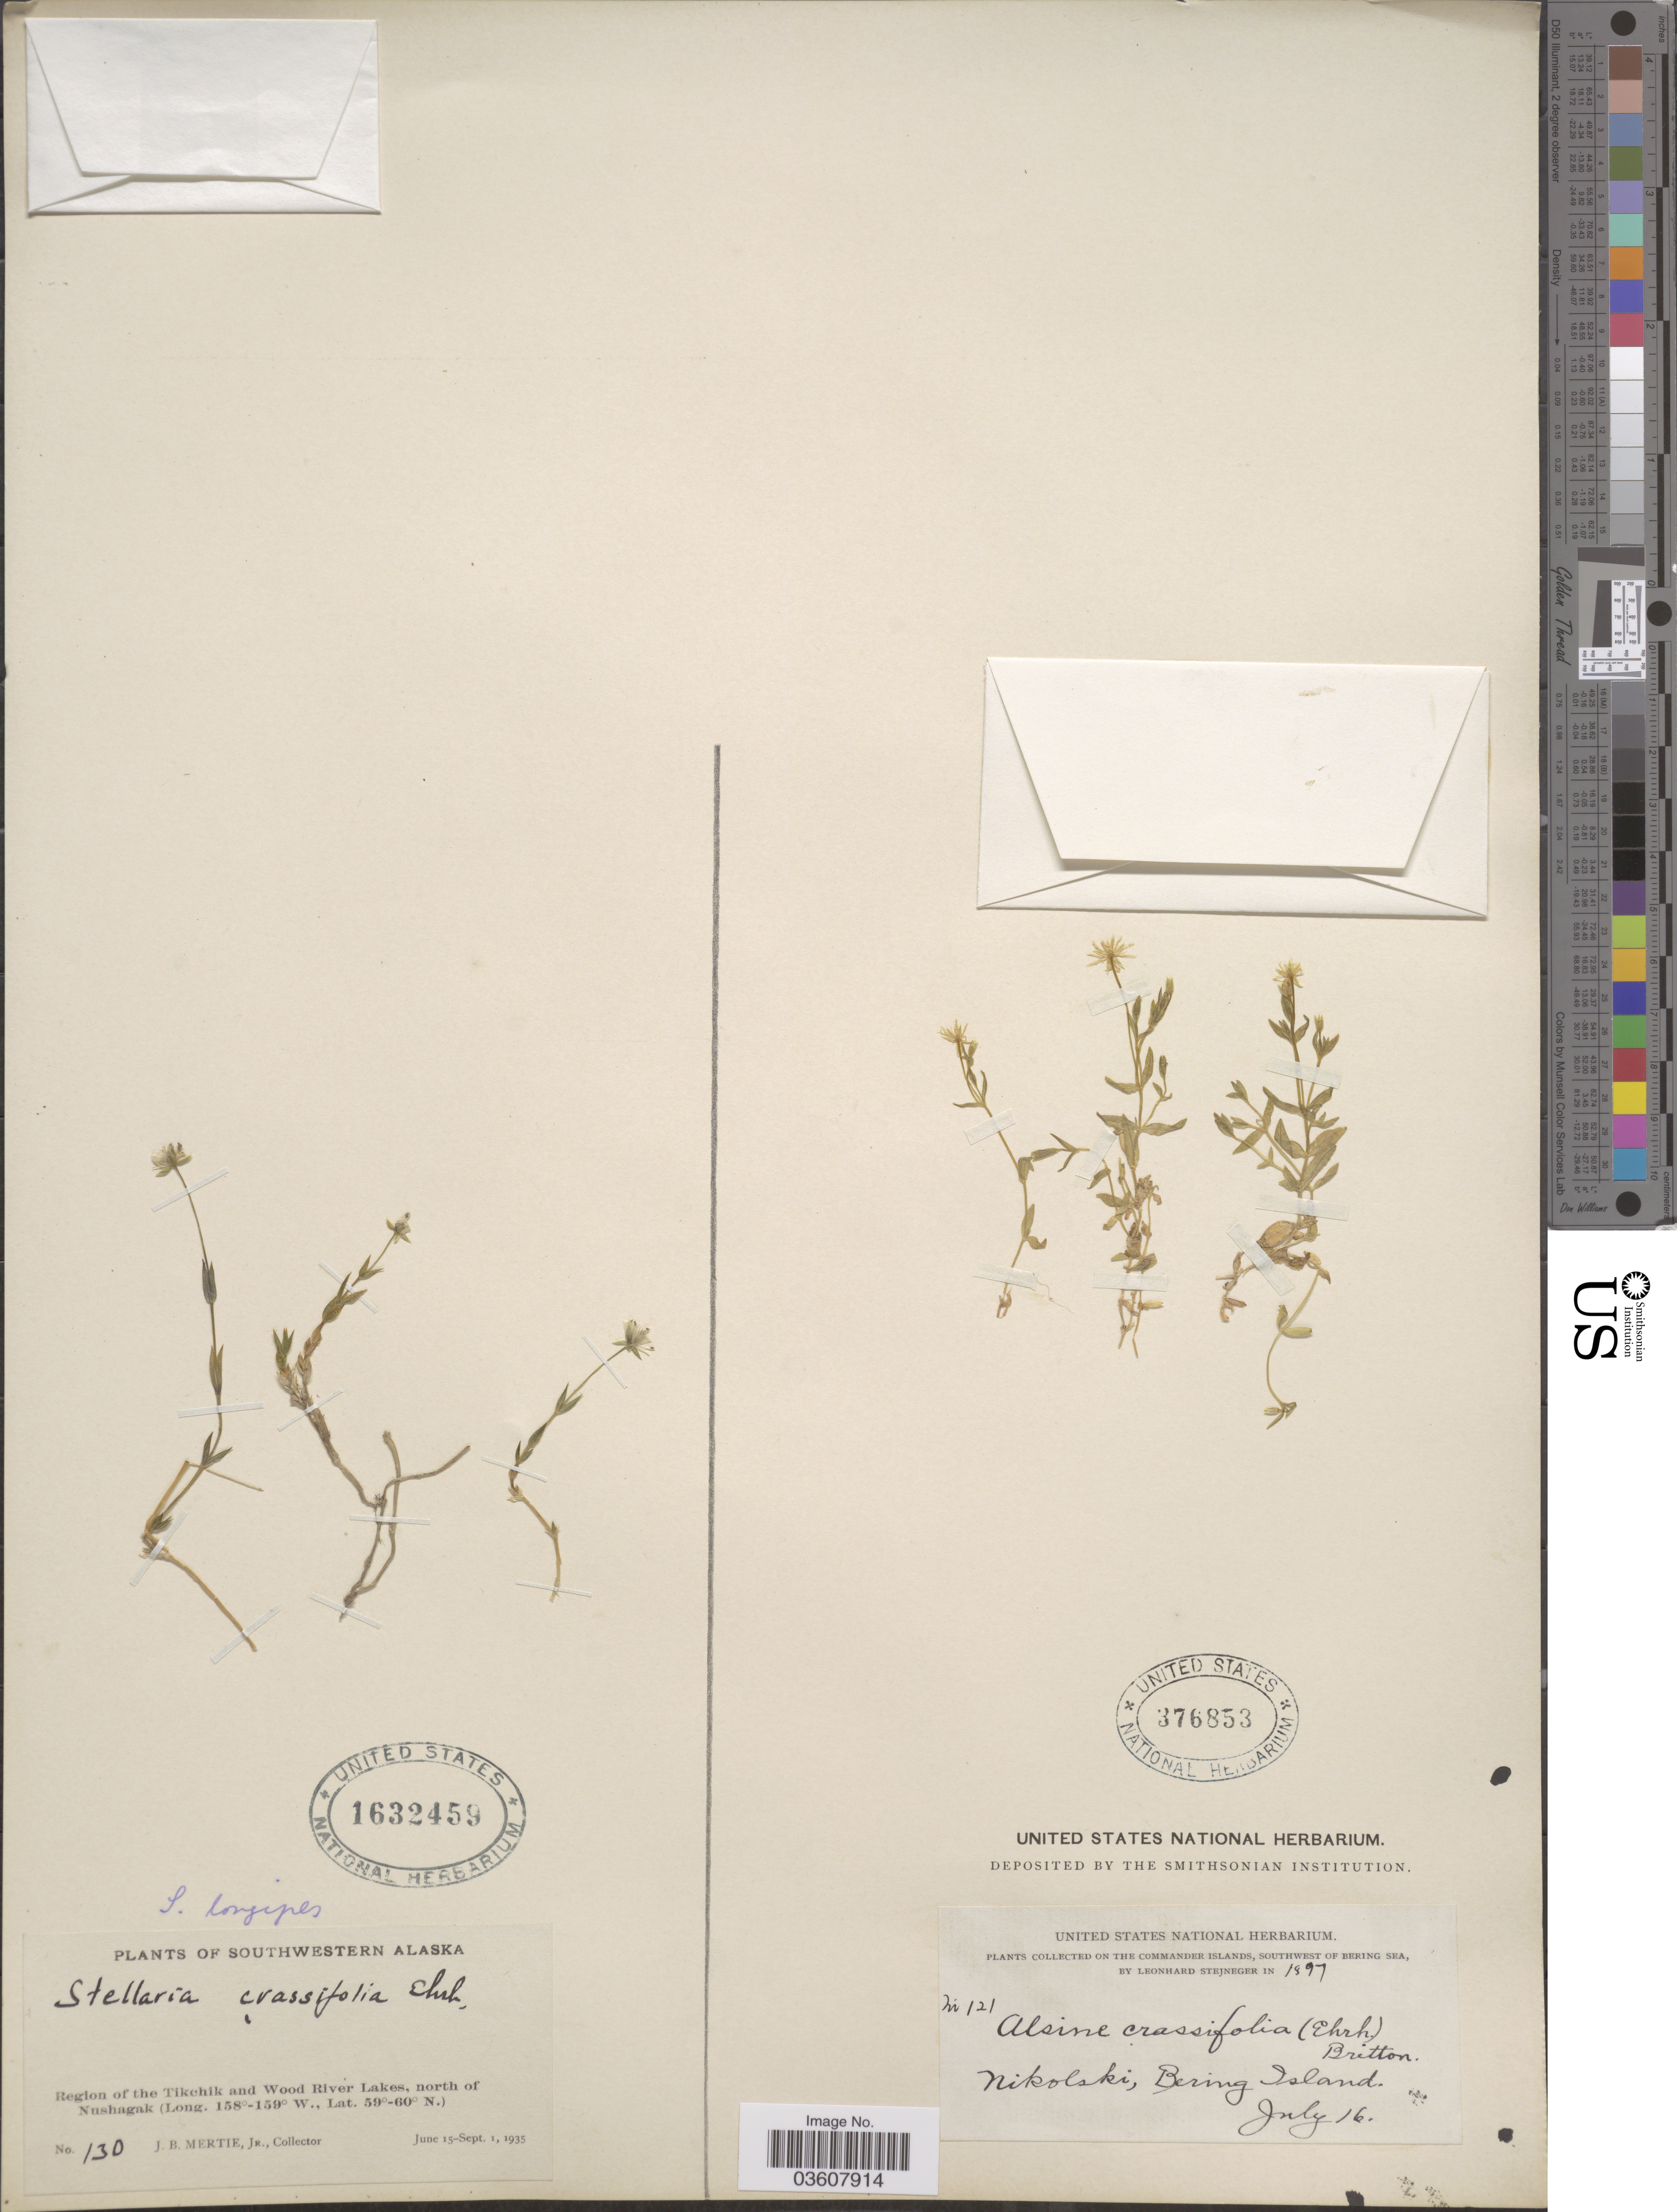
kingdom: Plantae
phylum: Tracheophyta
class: Magnoliopsida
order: Caryophyllales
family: Caryophyllaceae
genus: Stellaria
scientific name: Stellaria crassifolia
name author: Ehrh.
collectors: L. Stejneger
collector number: ni121*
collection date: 1897-07-16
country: Russian Federation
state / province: Kamchatka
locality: Nikolski, Bering Island.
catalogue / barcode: US 376853